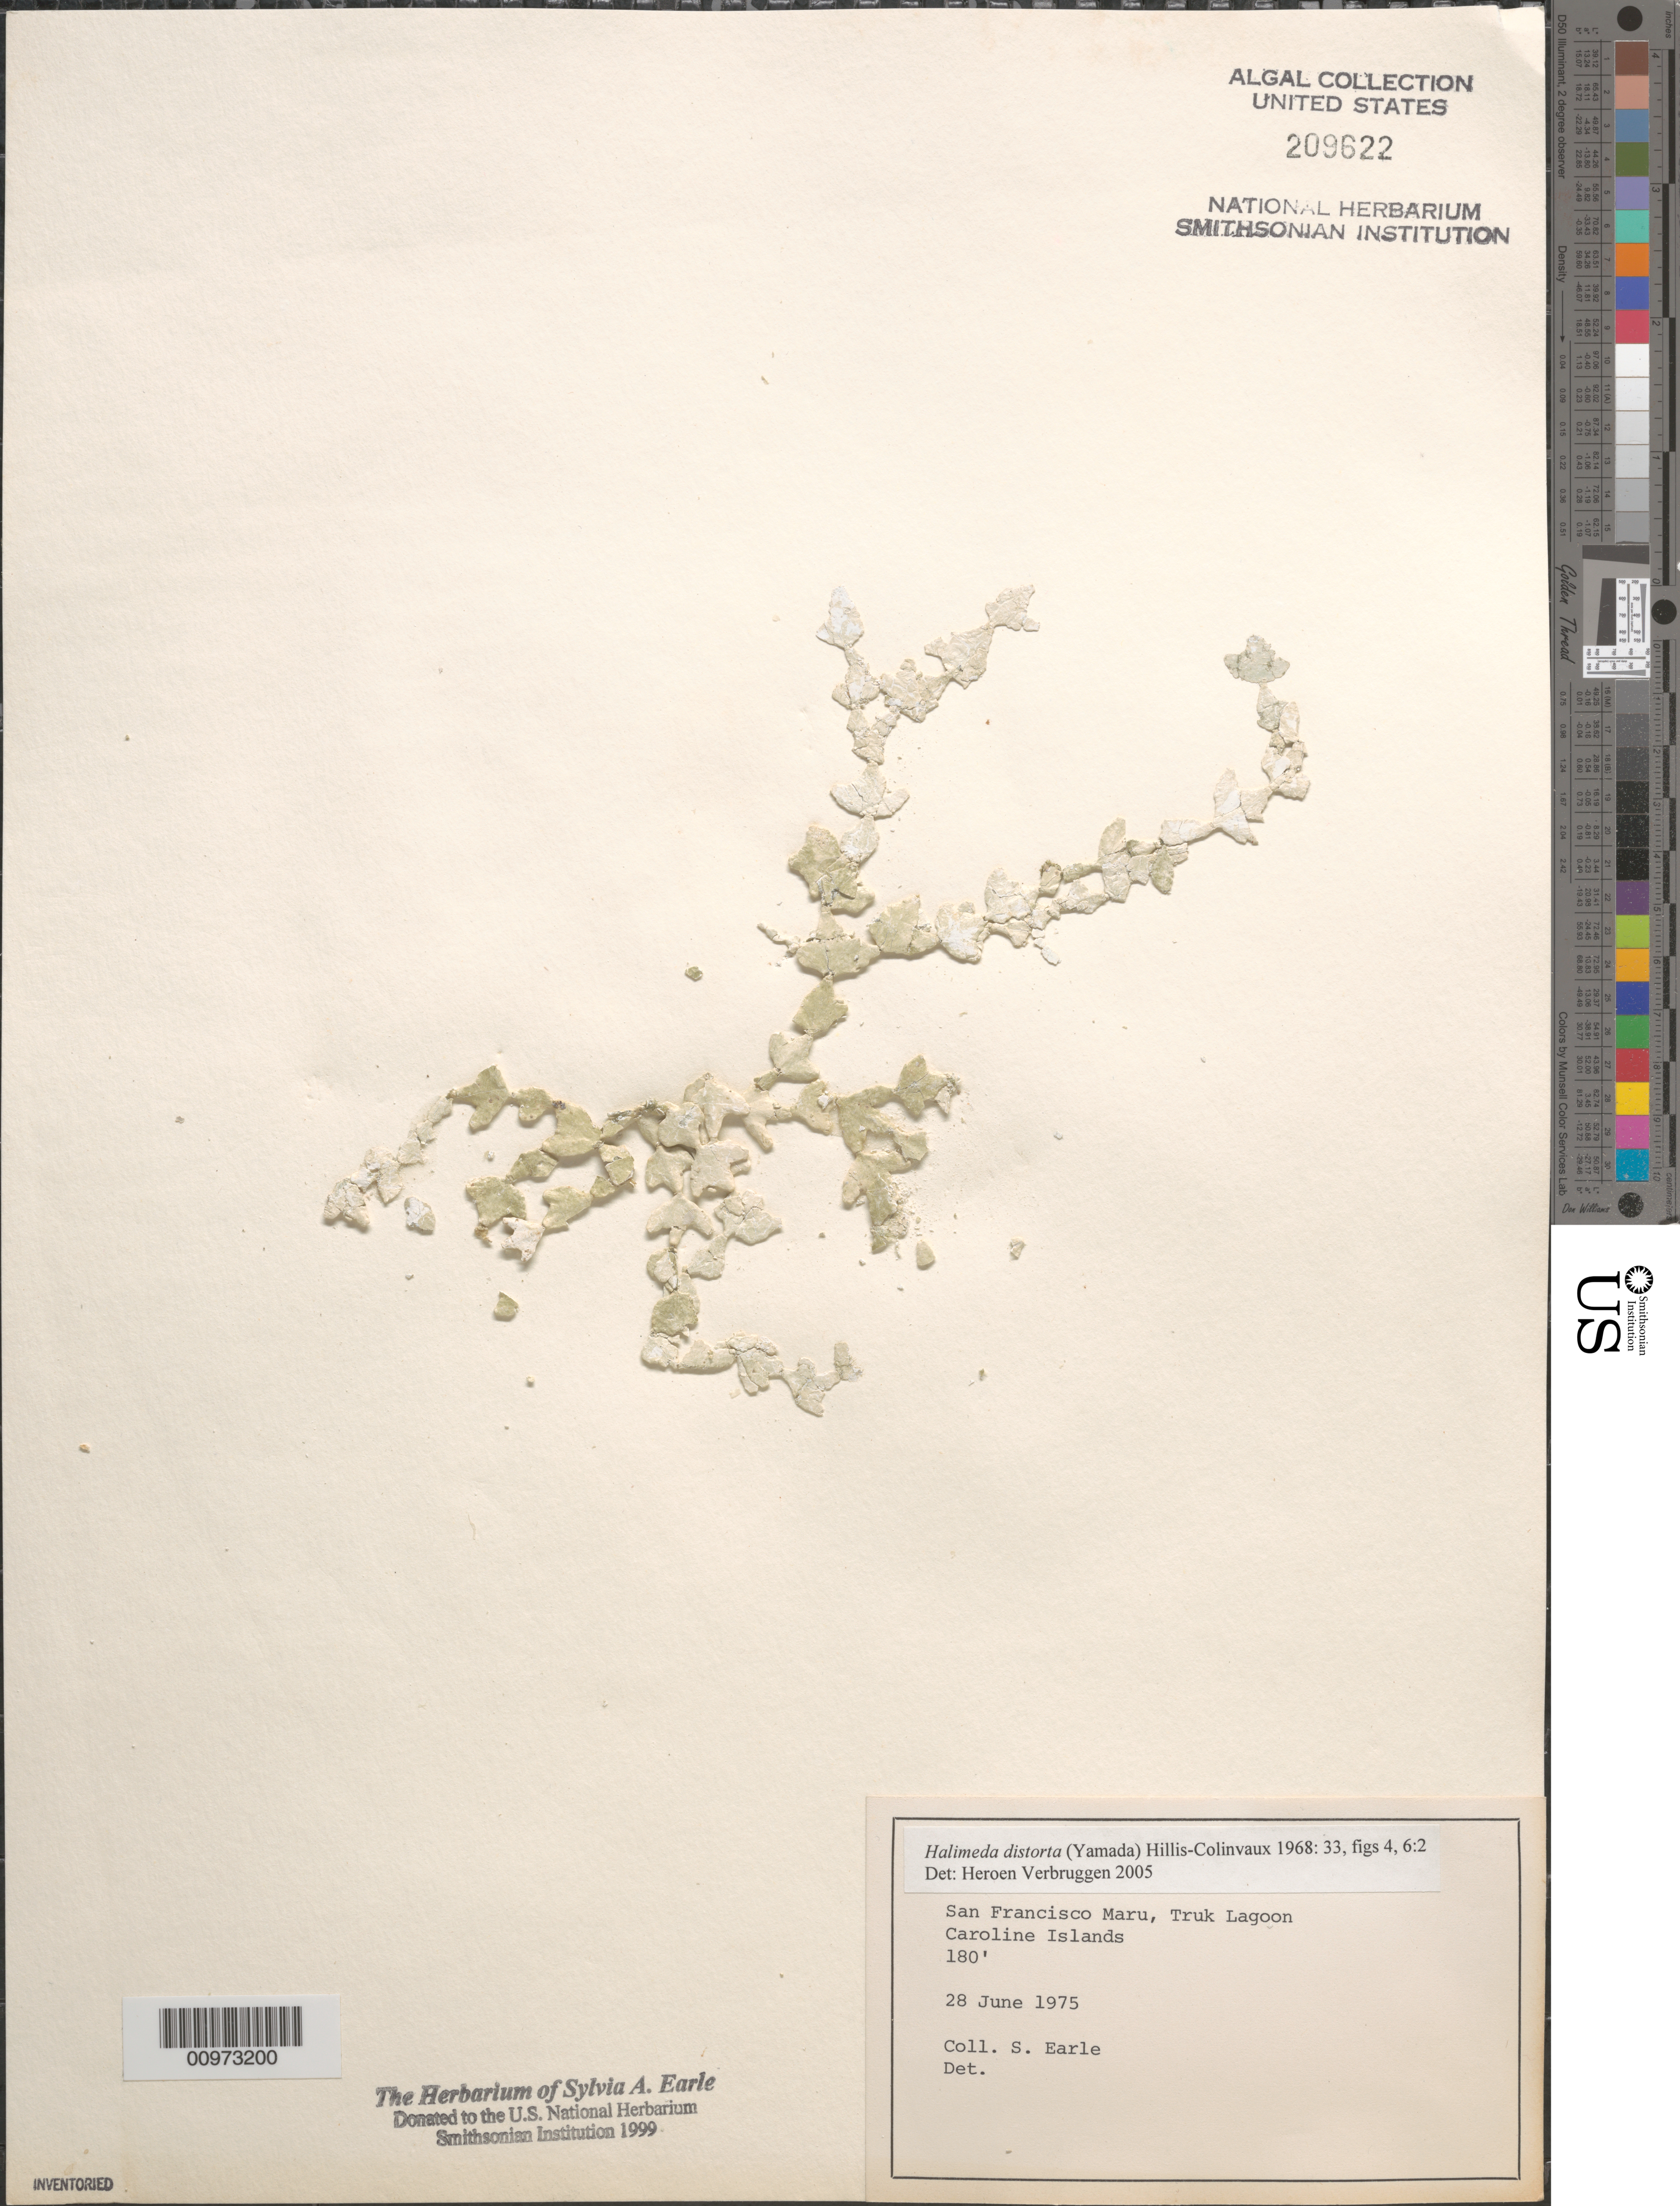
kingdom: Plantae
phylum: Chlorophyta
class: Ulvophyceae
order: Bryopsidales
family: Halimedaceae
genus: Halimeda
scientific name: Halimeda distorta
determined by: Verbruggen, H.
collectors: S. A. Earle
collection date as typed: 28 Jun 1975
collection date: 1975-06-28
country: Micronesia, Federated States of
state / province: Truk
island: Truk (Chuuk) Is.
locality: Chuuk Lagoon (Truk Lagoon), San Francisco Maru shipwreck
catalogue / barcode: US 209622